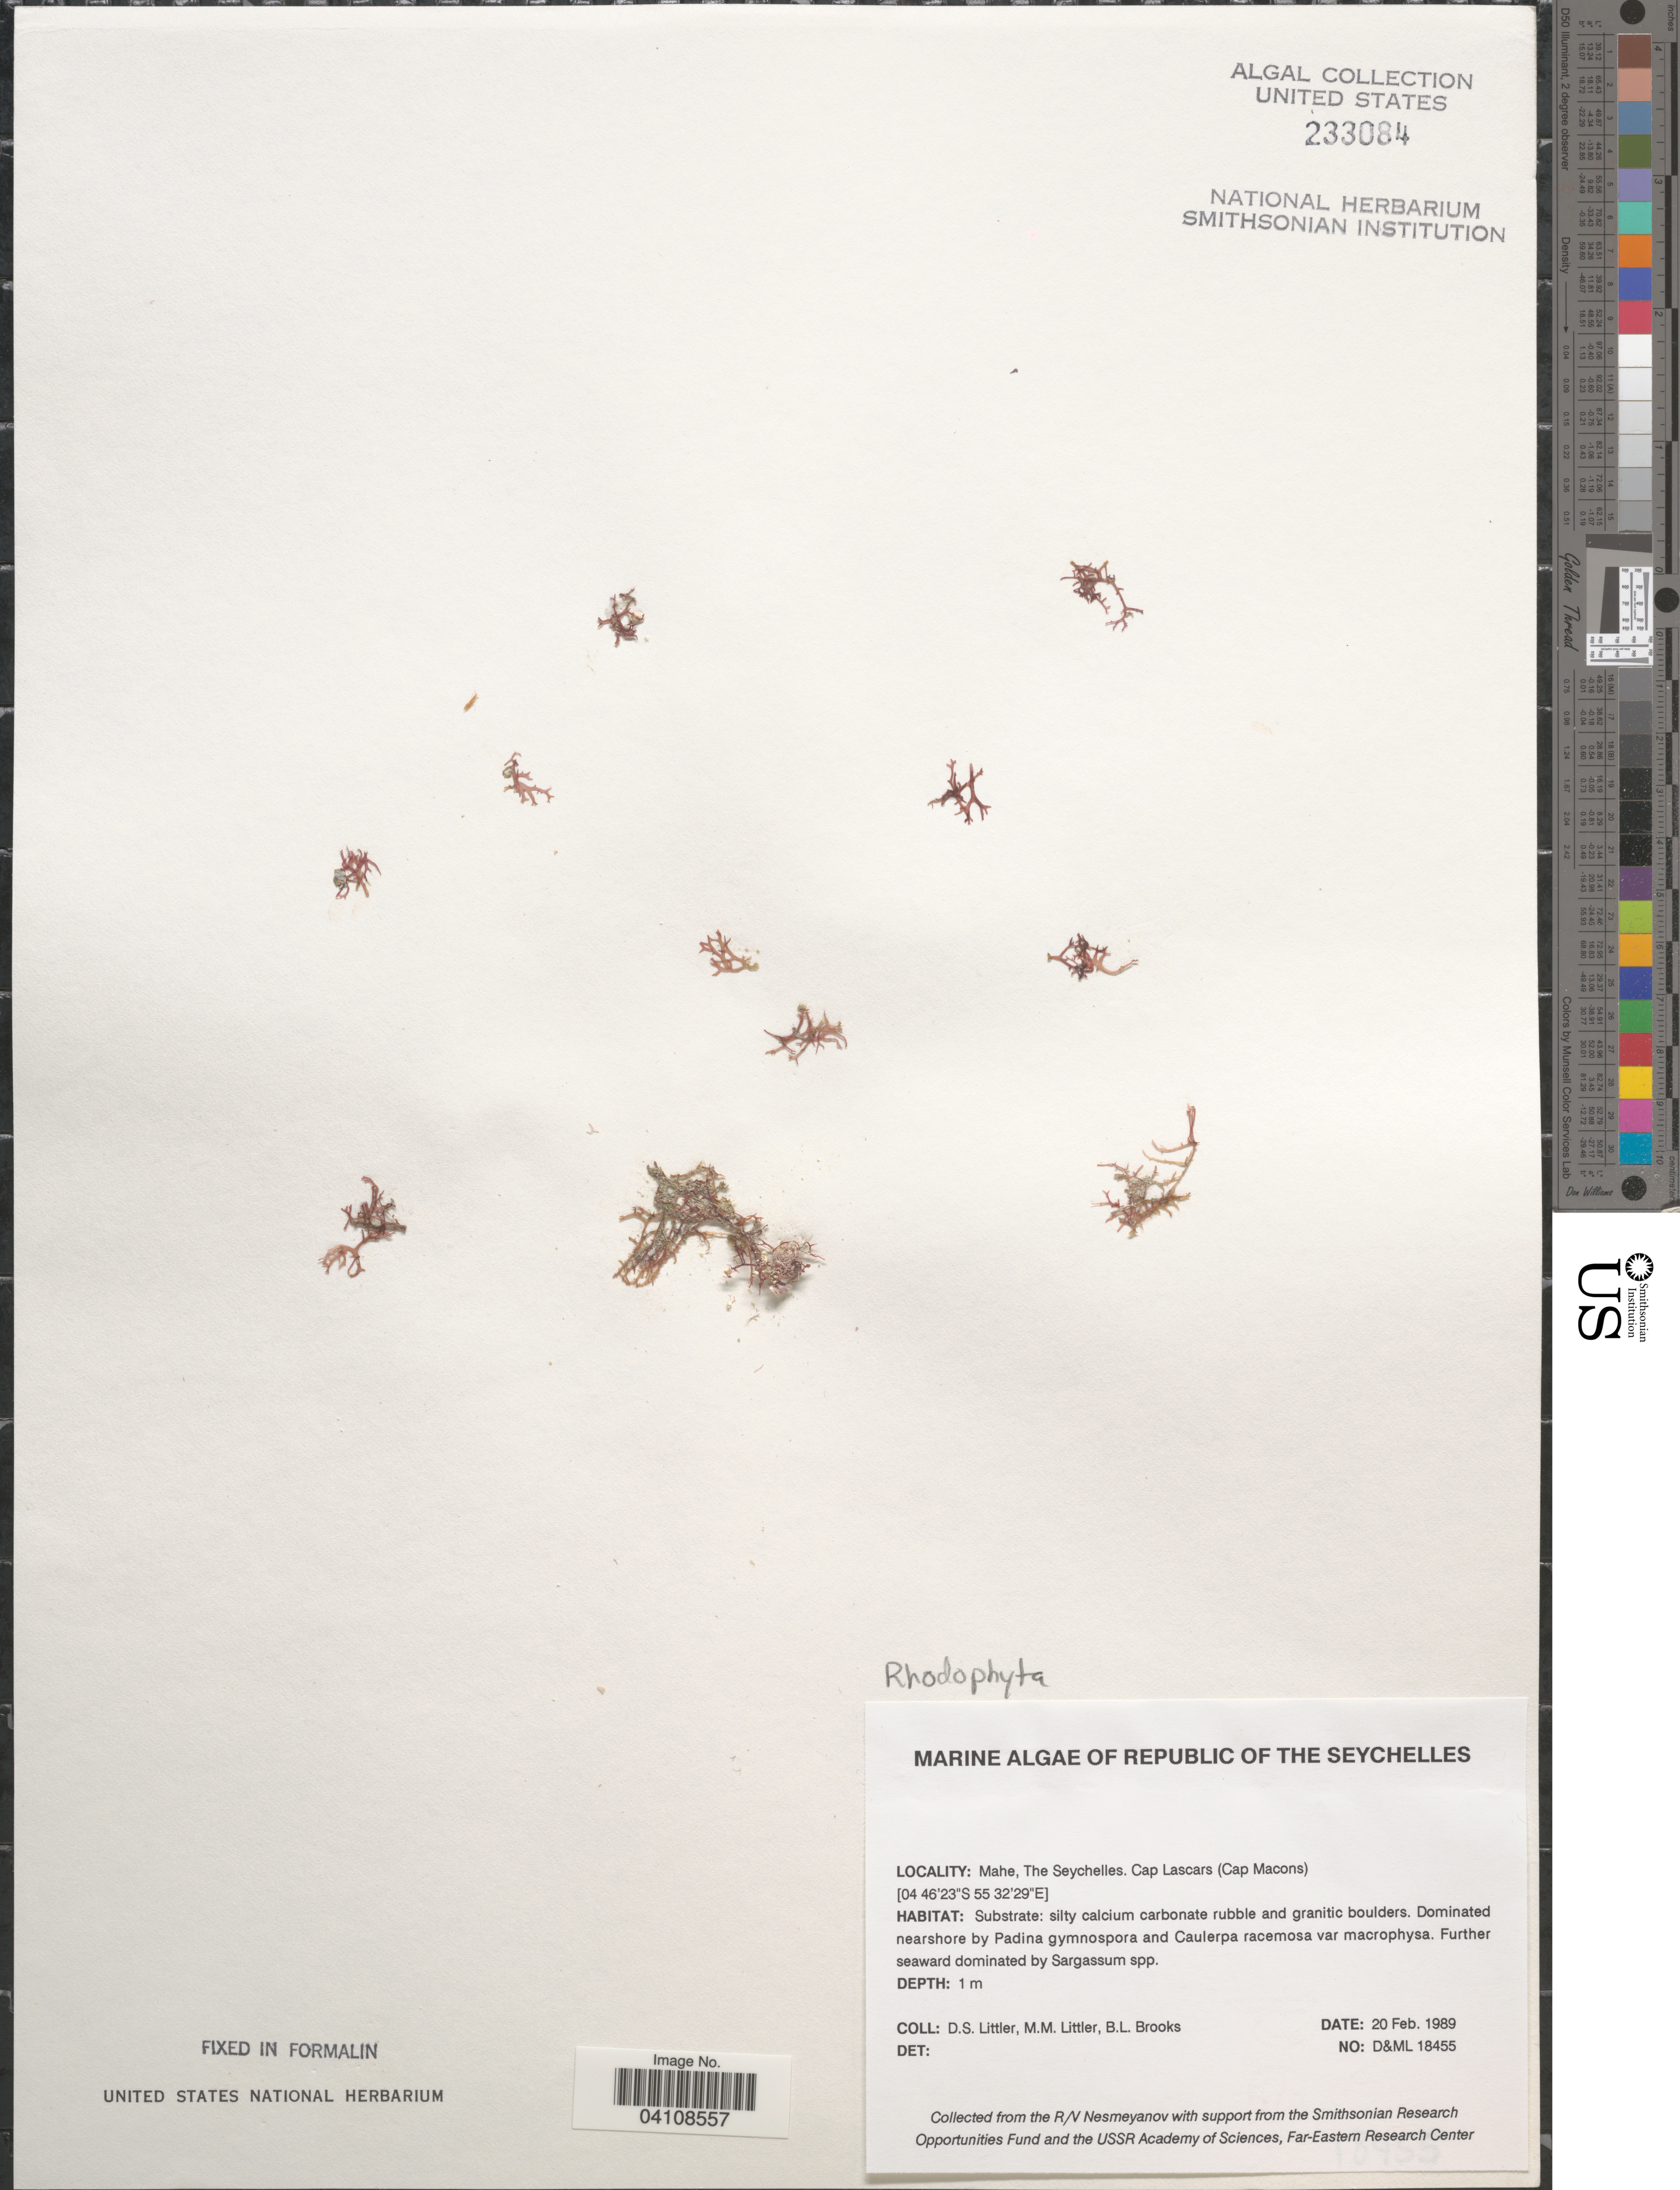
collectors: D. S. Littler & B. Brooks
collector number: D&ML18455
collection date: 1989-02-20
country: Seychelles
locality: Republic of The Seychelles. Mahe. Cap Lascars (Cap Macons).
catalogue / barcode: US 233084